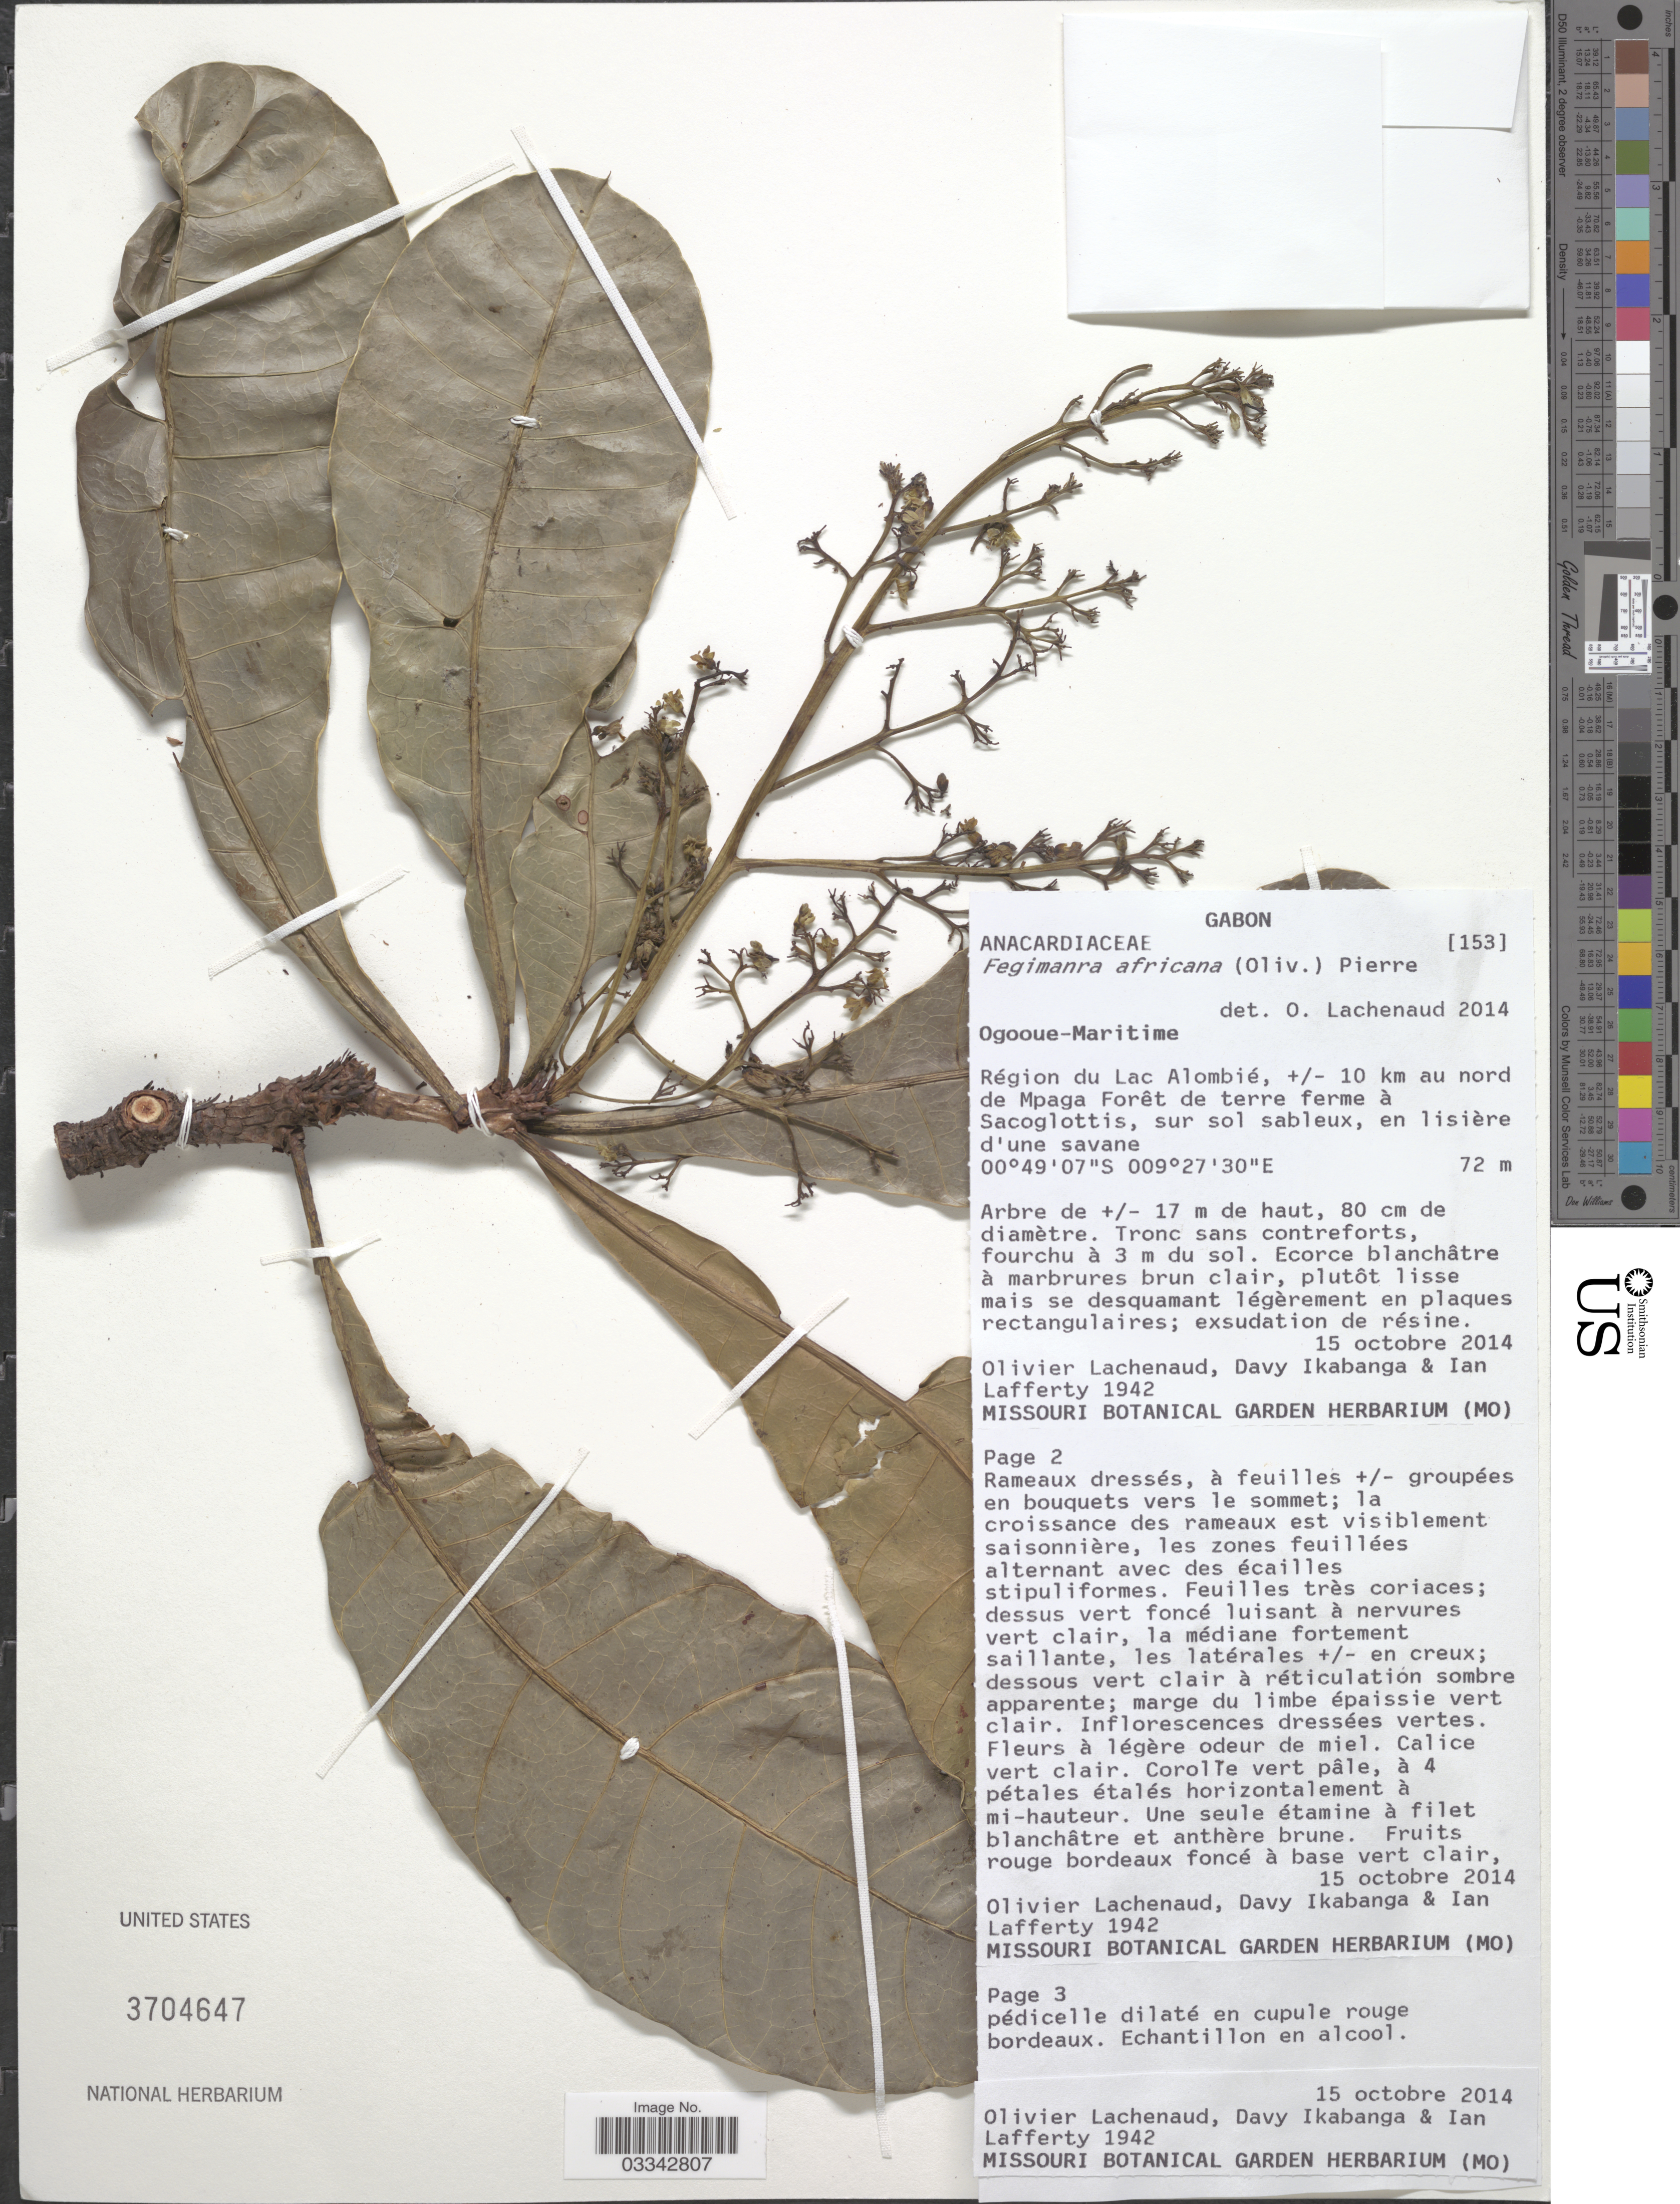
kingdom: Plantae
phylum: Tracheophyta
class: Magnoliopsida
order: Sapindales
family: Anacardiaceae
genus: Fegimanra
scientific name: Fegimanra africana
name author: (Oliv.) Pierre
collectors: O. Lachenaud, D. Ikabanga & I. Lafferty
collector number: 1942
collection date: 2014-10-15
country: Gabon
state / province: Ogooue-Maritime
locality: Ogooue-Maritime. Région du Lac Alombié, +/- 10 km au nord de Mpaga Forêt de terre ferme à Sacoglottis, sur sol sableux, en lisière d'une savane.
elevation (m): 72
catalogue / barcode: US 3704647